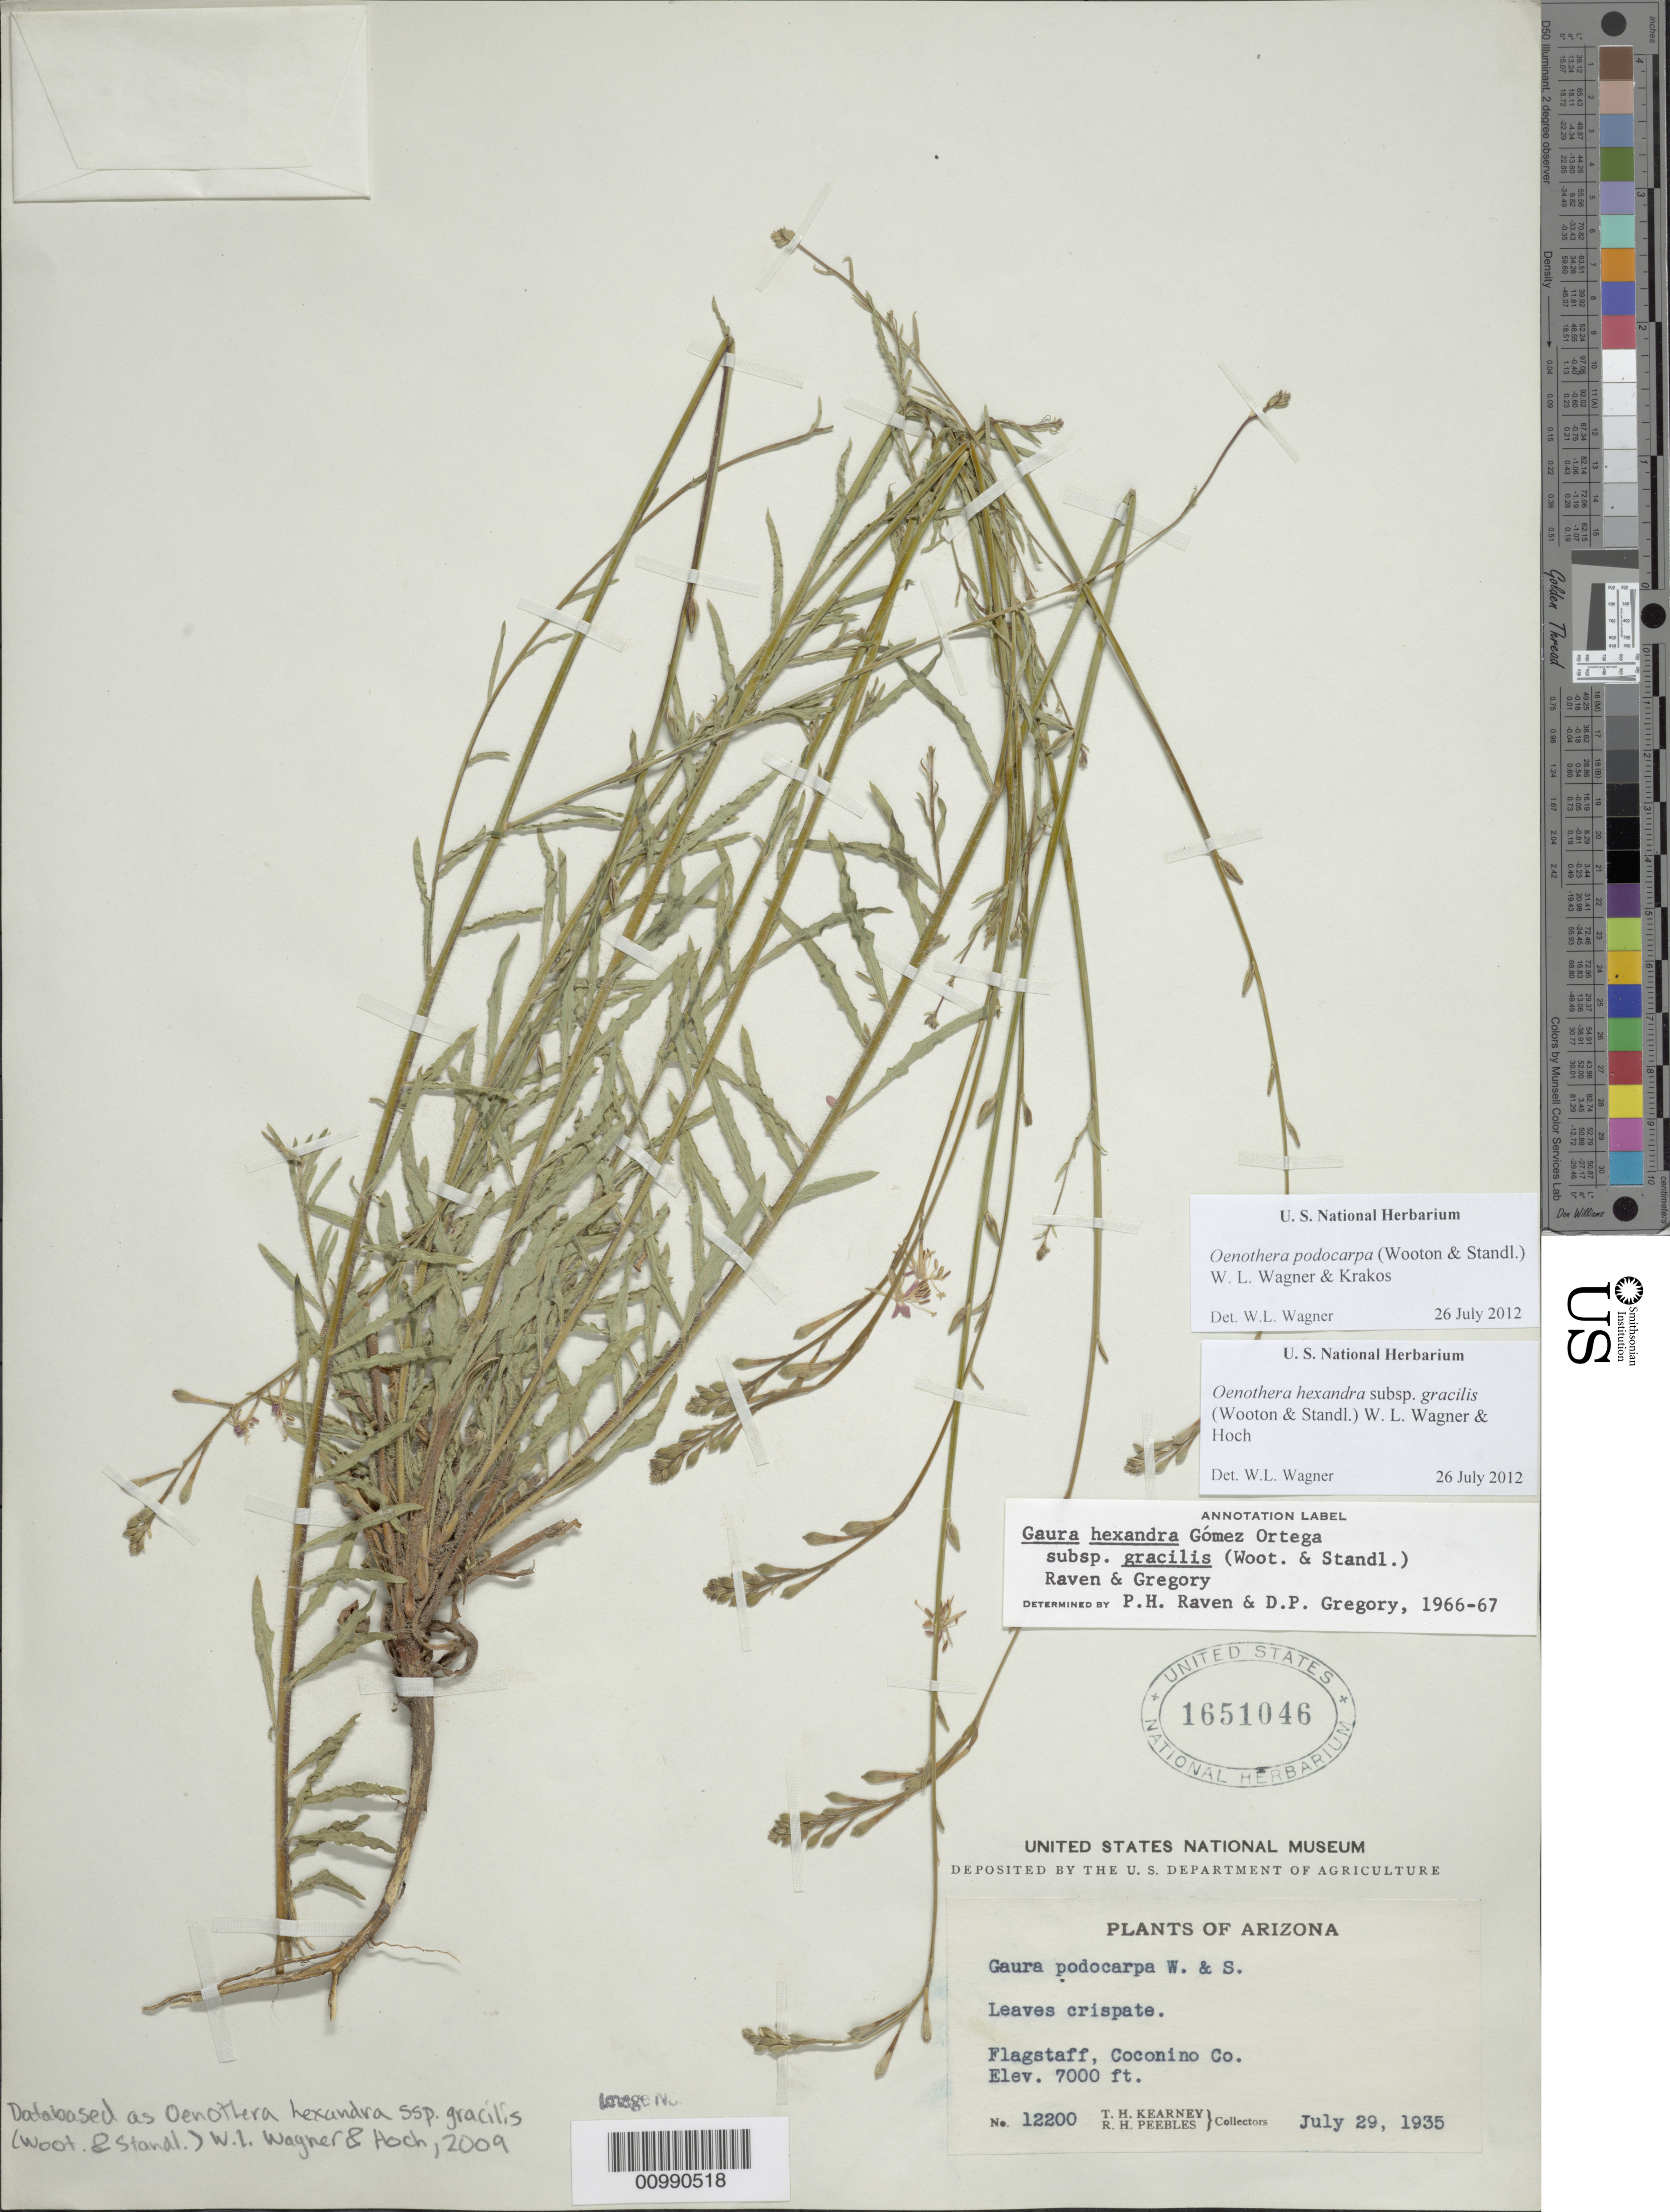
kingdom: Plantae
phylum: Tracheophyta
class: Magnoliopsida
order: Myrtales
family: Onagraceae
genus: Oenothera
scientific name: Oenothera podocarpa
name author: (Wooton & Standl.) Krakos & W.L. Wagner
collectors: T. H. Kearney & R. H. Peebles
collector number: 12200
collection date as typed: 29 Jul 1935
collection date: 1935-07-29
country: United States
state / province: Arizona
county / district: Coconino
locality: Flagstaff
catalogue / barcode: US 1651046